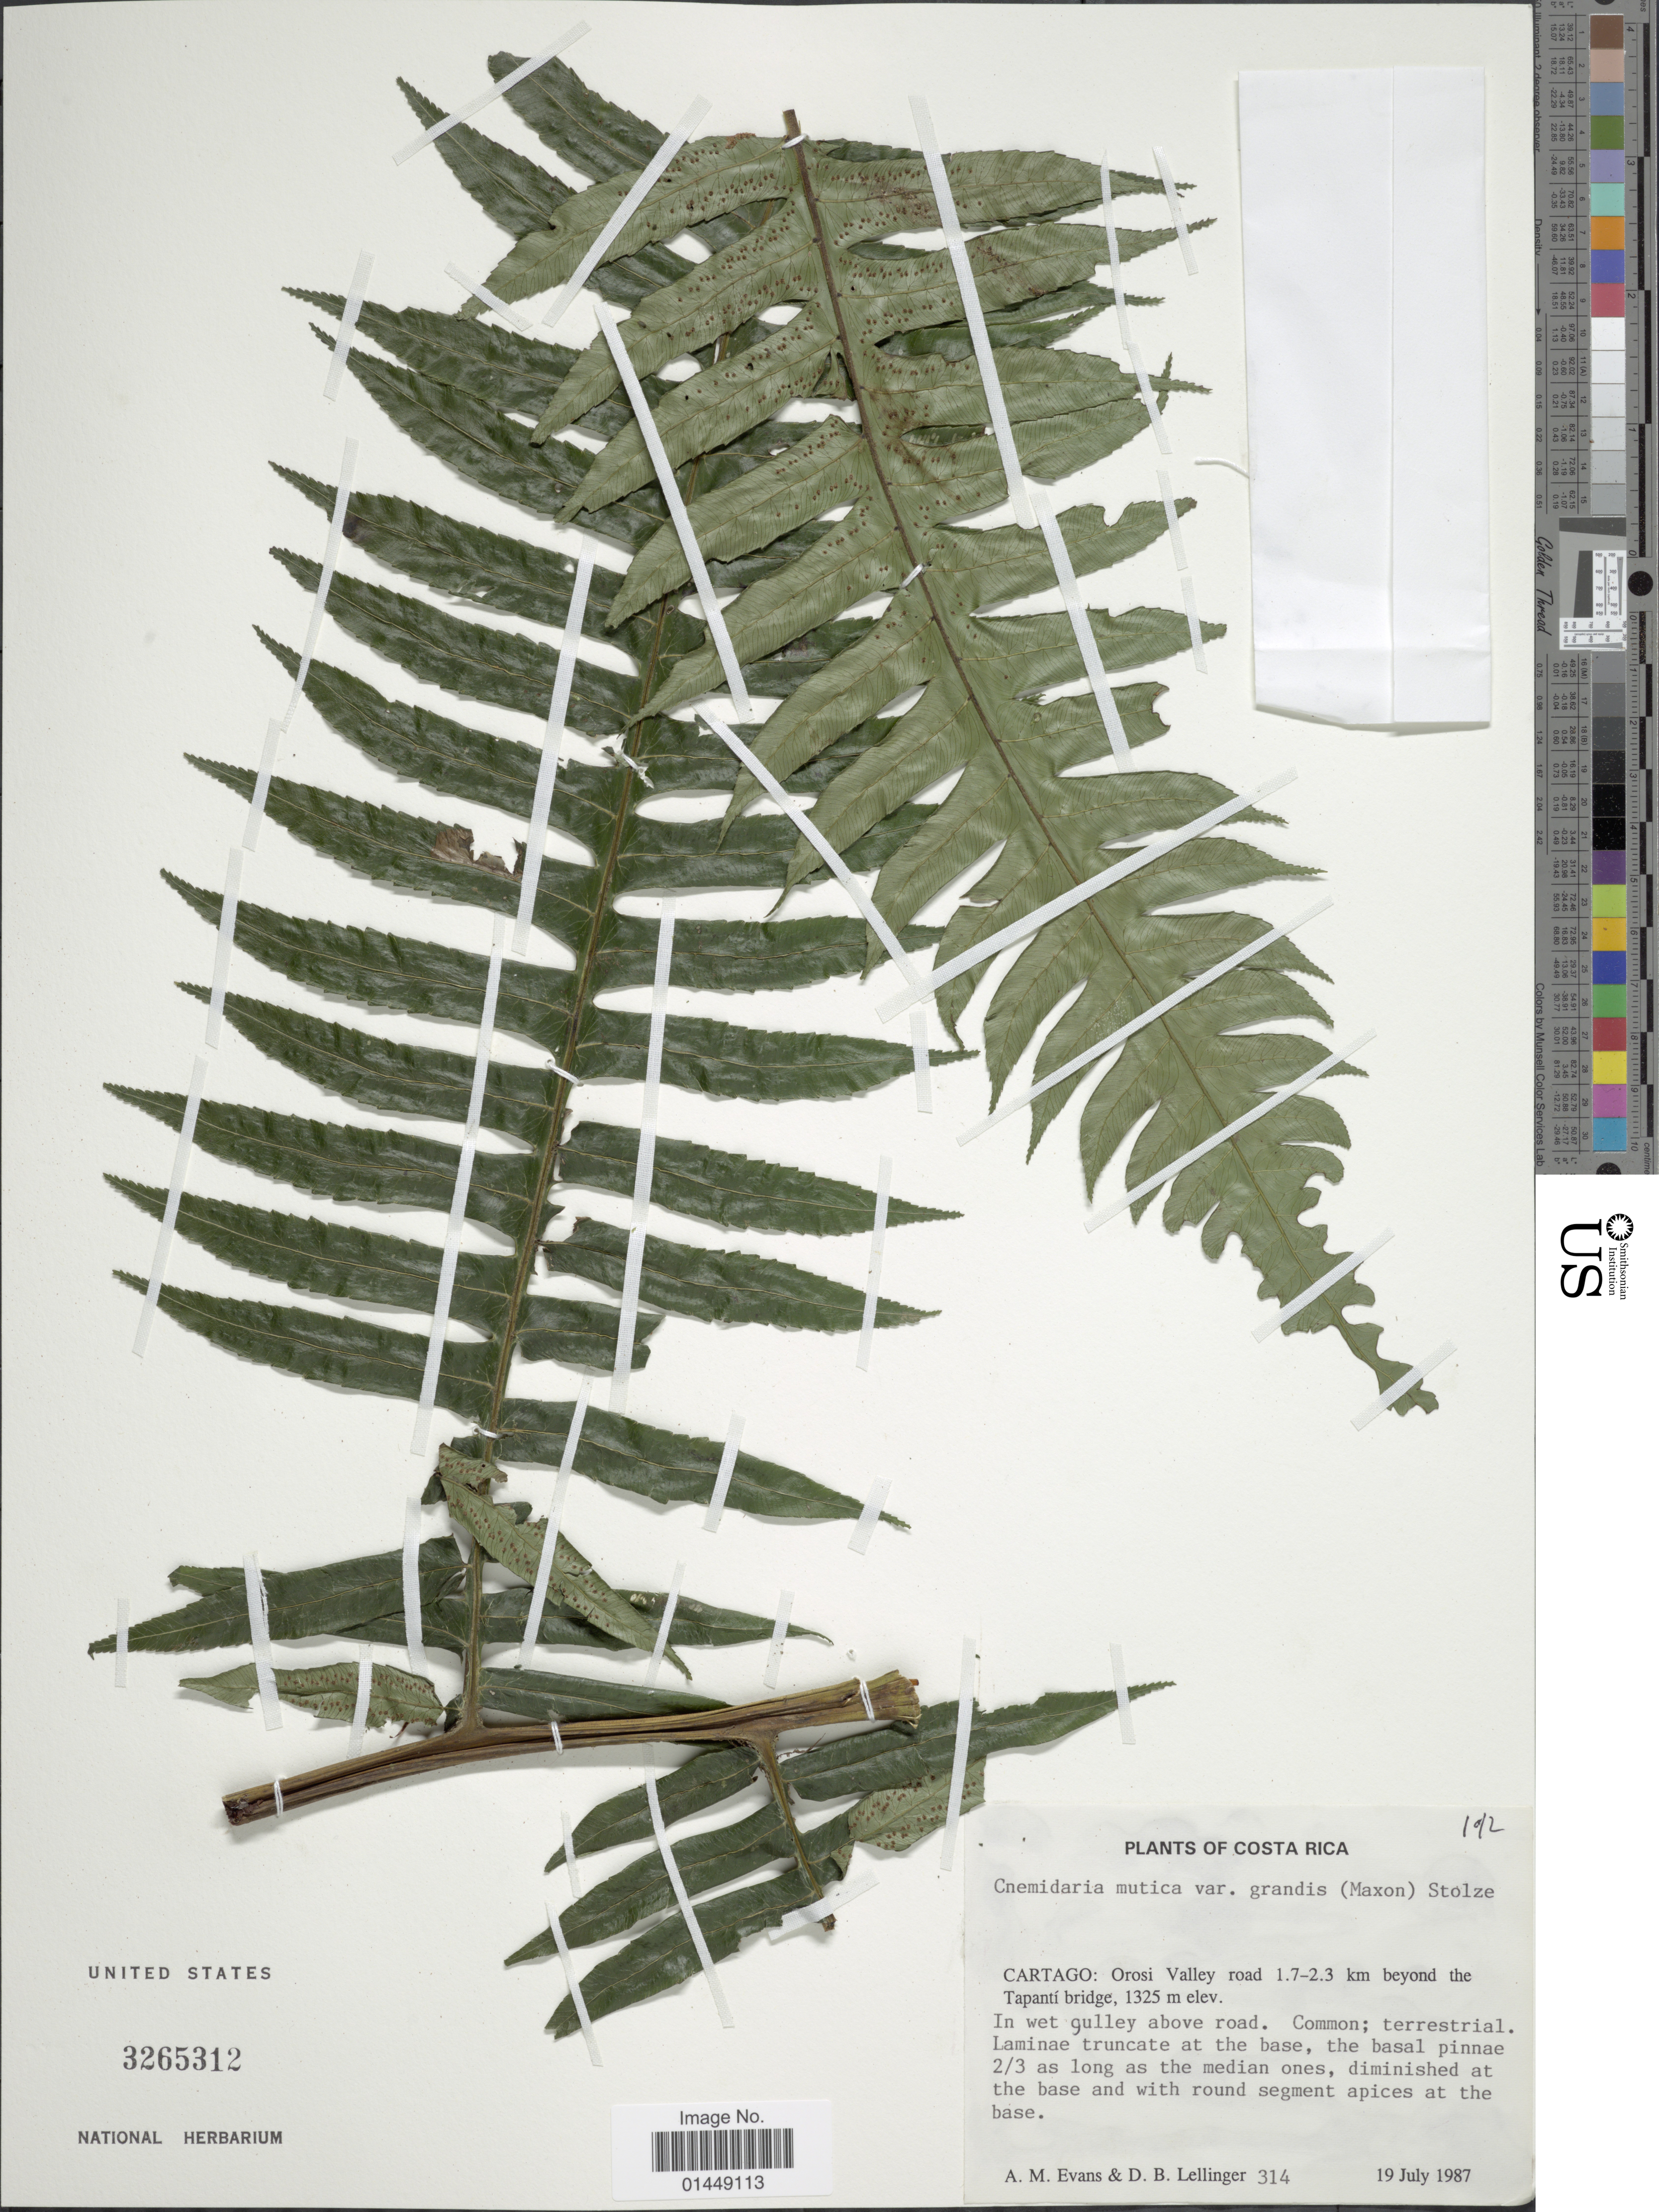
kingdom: Plantae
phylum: Tracheophyta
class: Polypodiopsida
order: Cyatheales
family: Cyatheaceae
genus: Cyathea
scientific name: Cyathea mutica var. grandis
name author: (Maxon) Lehnert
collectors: A. M. Evans & D. B. Lellinger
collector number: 314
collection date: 1987-07-19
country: Costa Rica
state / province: Cartago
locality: Cartago: Orosi Valley road 1.7-2.3 km beyond the Tapantí bridge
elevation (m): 1325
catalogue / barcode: US 3265312